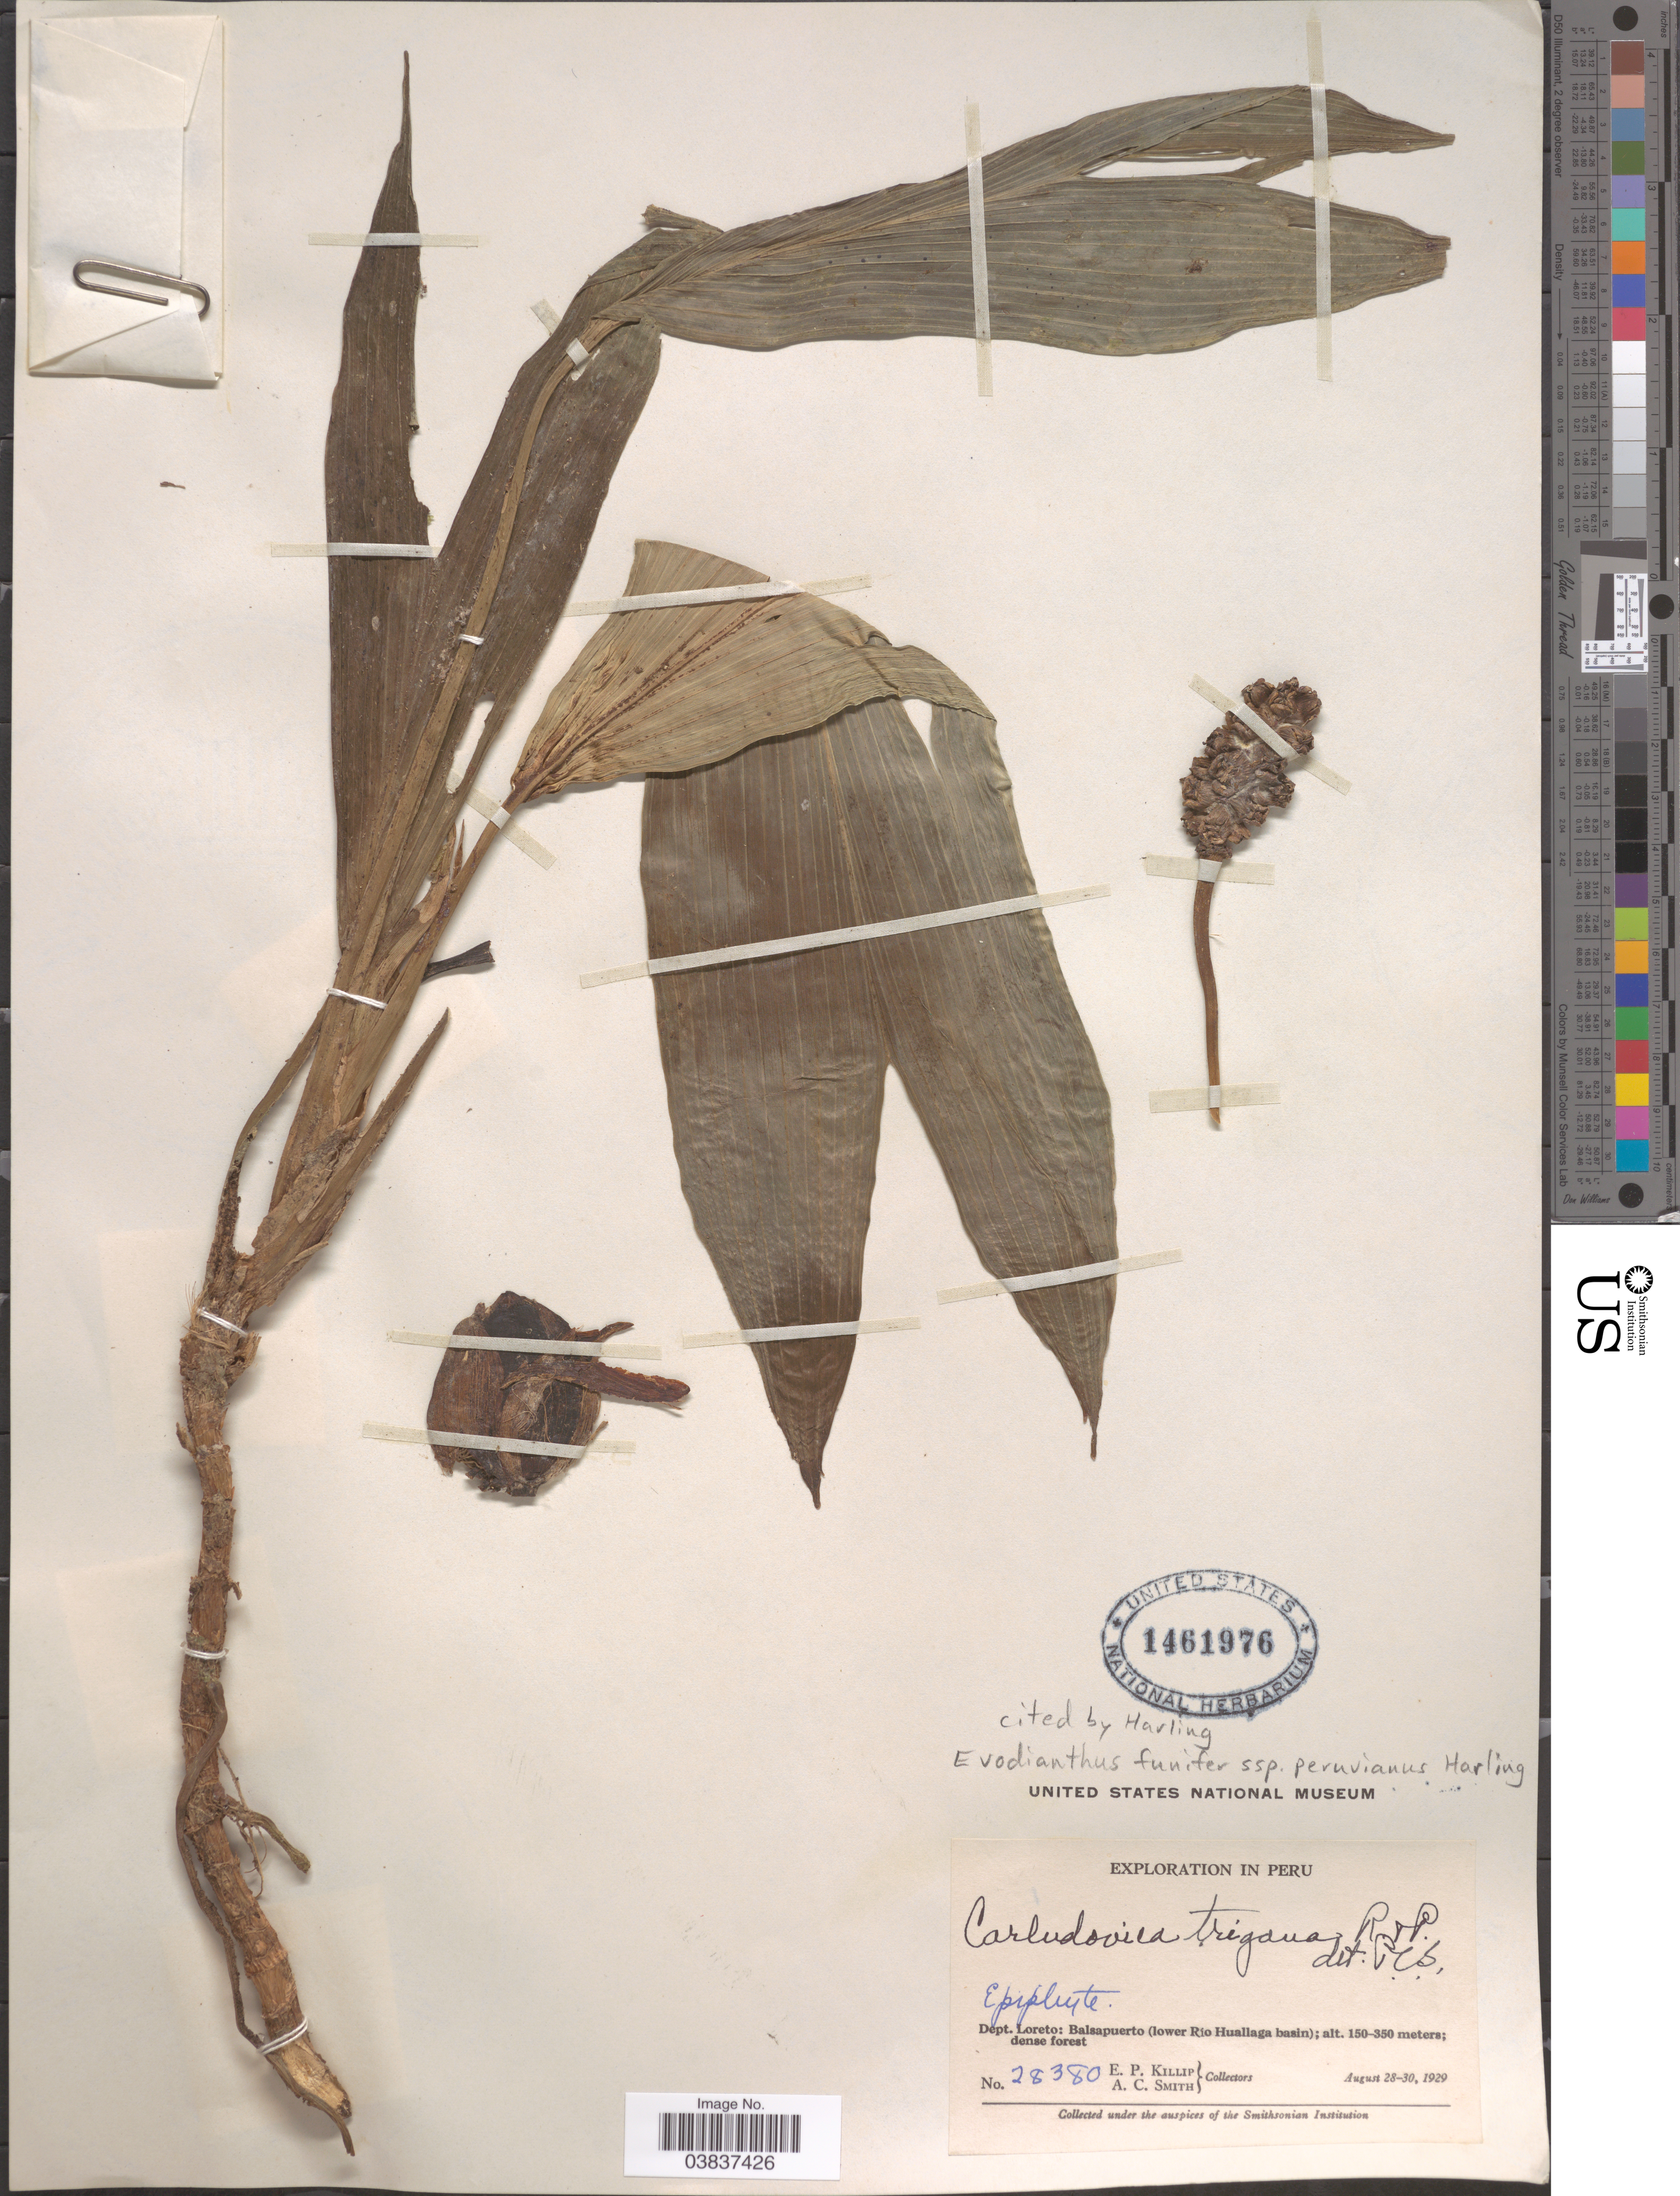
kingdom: Plantae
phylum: Tracheophyta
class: Liliopsida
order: Pandanales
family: Cyclanthaceae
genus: Evodianthus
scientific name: Evodianthus funifer subsp. peruvianus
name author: Harling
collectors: E. P. Killip & A. C. Smith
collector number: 28380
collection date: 1929-08-28/1929-08-30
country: Peru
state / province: Loreto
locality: Dept. Loreto: Balsapuerto (lower Río Huallaga basin).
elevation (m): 150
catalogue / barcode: US 1461976